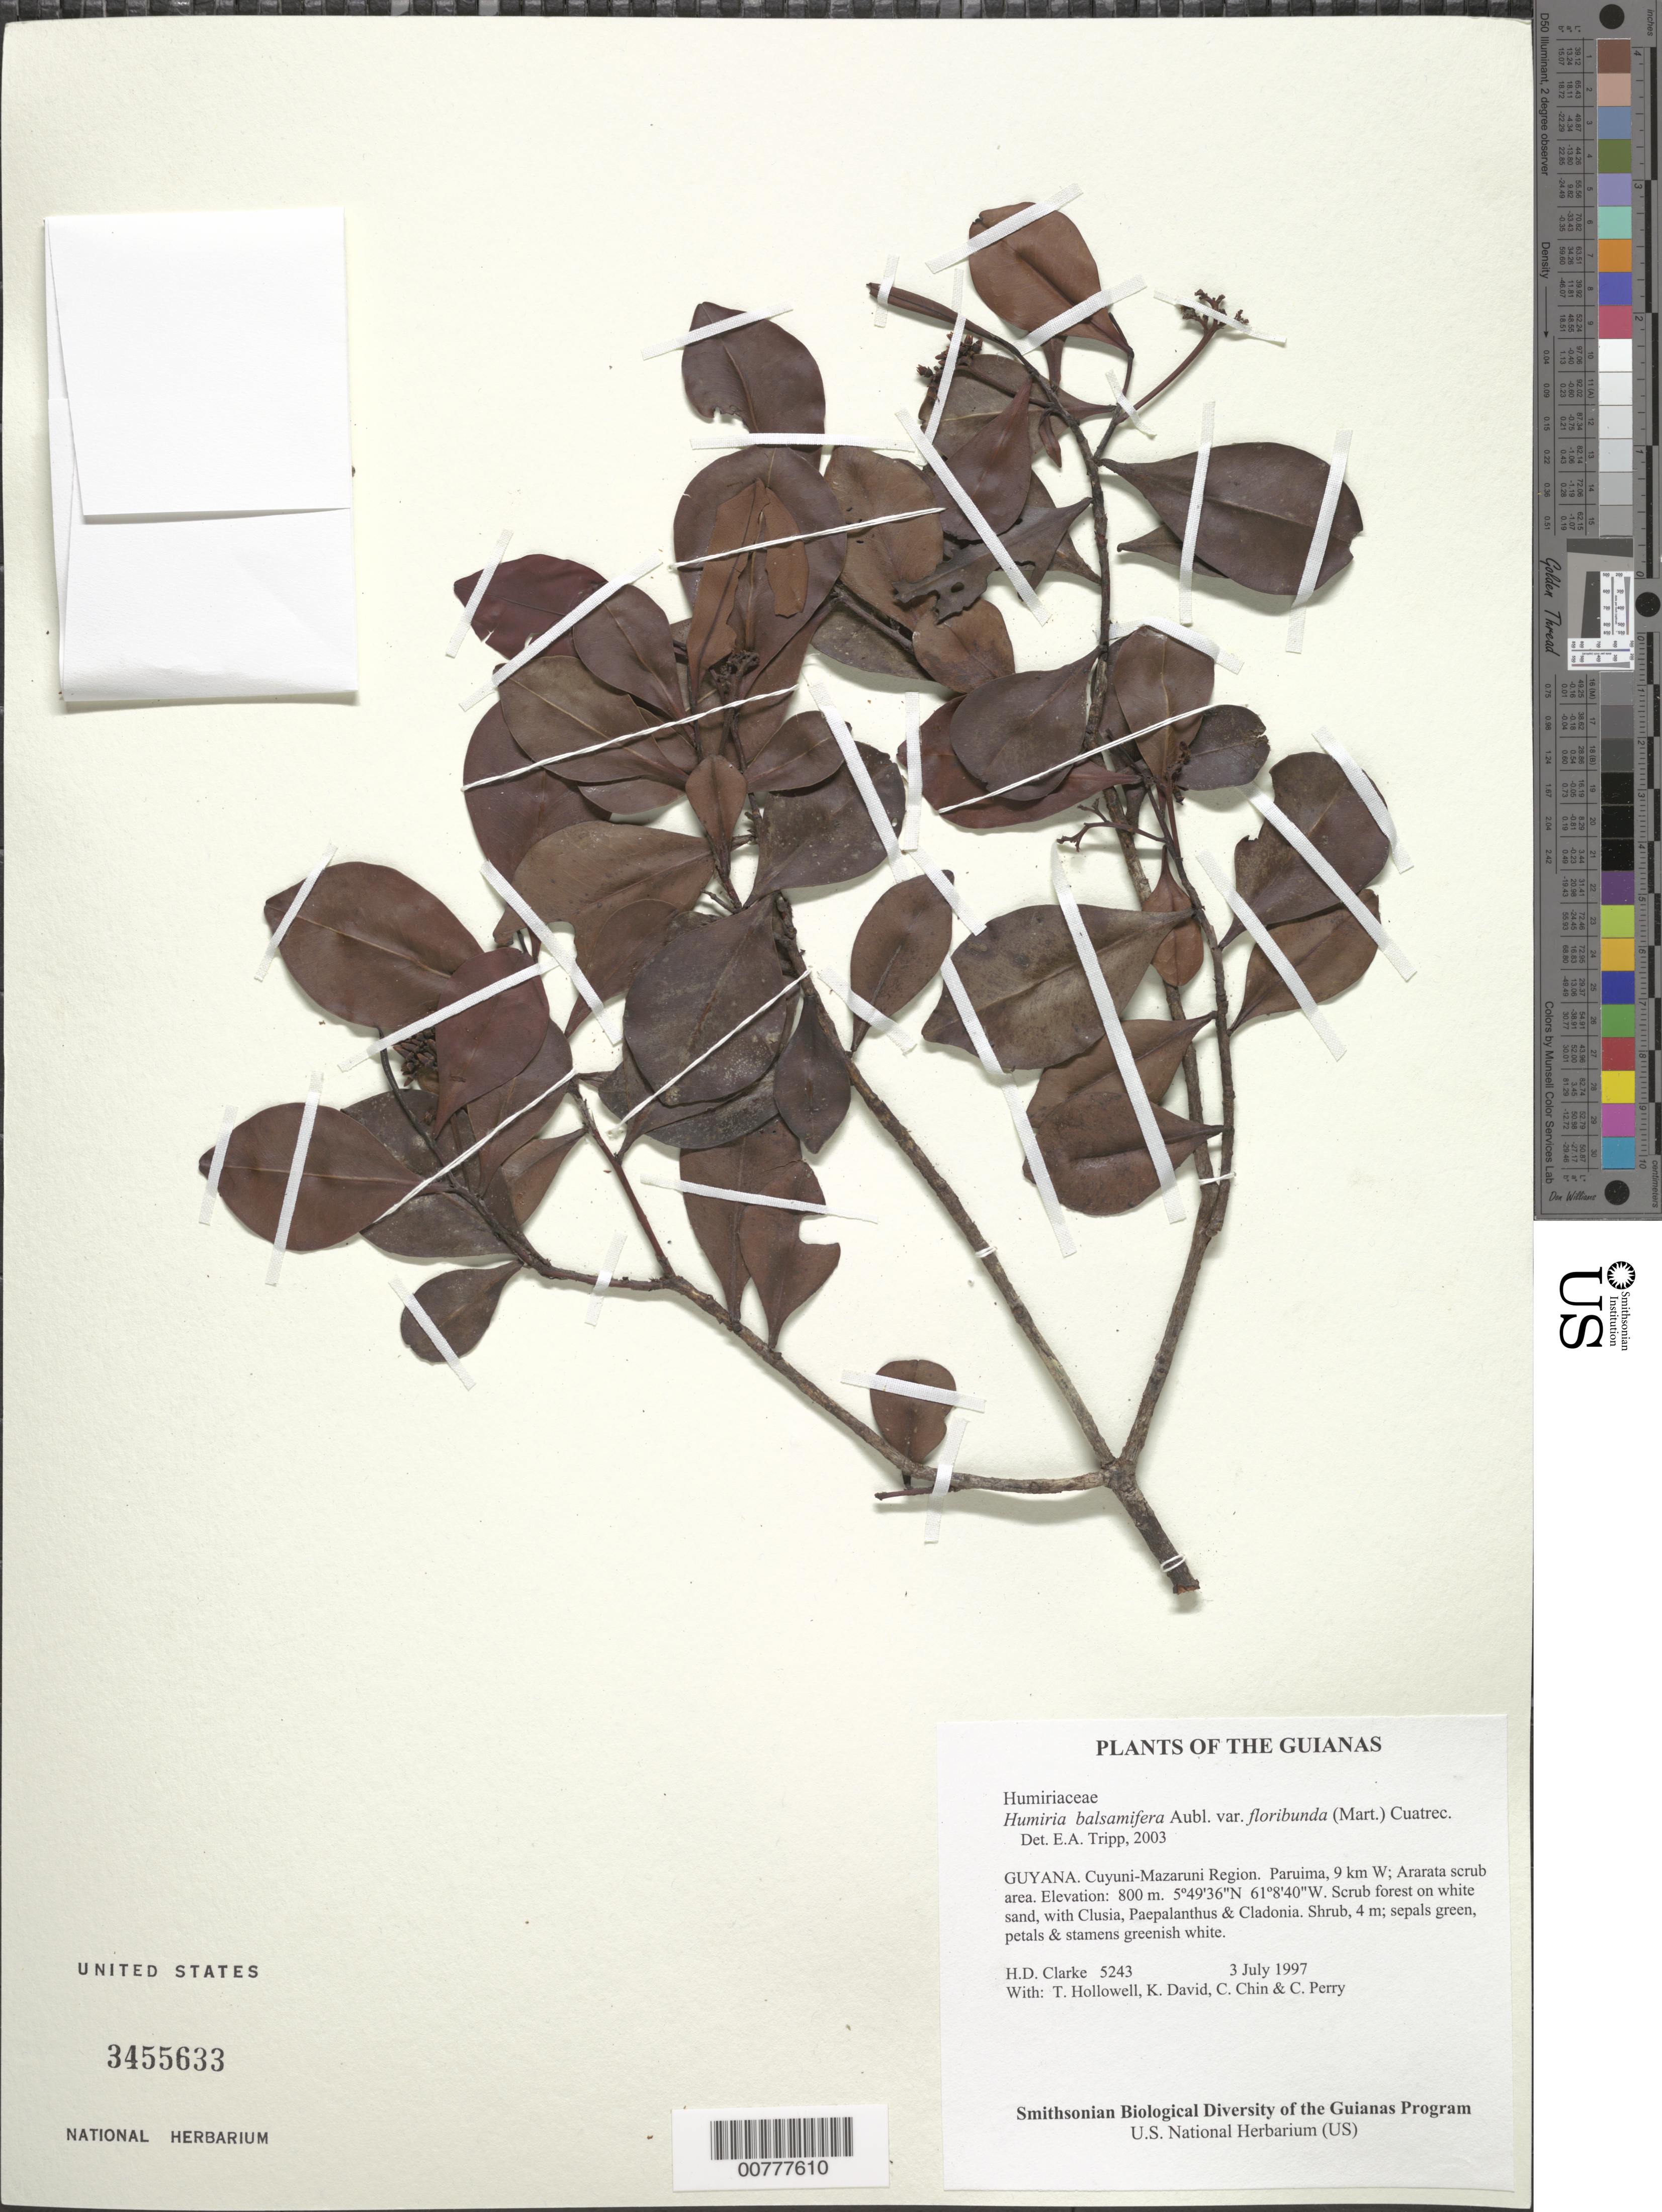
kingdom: Plantae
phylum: Tracheophyta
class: Magnoliopsida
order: Malpighiales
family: Humiriaceae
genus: Humiria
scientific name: Humiria balsamifera var. floribunda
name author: (Mart.) Cuatrec.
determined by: Tripp, Erin A.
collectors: H. D. Clarke, T. Hollowell, K. David, C. Chin & C. Perry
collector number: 5243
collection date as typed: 3 July 1997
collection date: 1997-07-03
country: Guyana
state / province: Cuyuni-Mazaruni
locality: Paruima, 9 km W; Ararata scrub area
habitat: Scrub forest on white sand, with Clusia, Paepalanthus & Cladonia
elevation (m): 800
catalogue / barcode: US 3455633